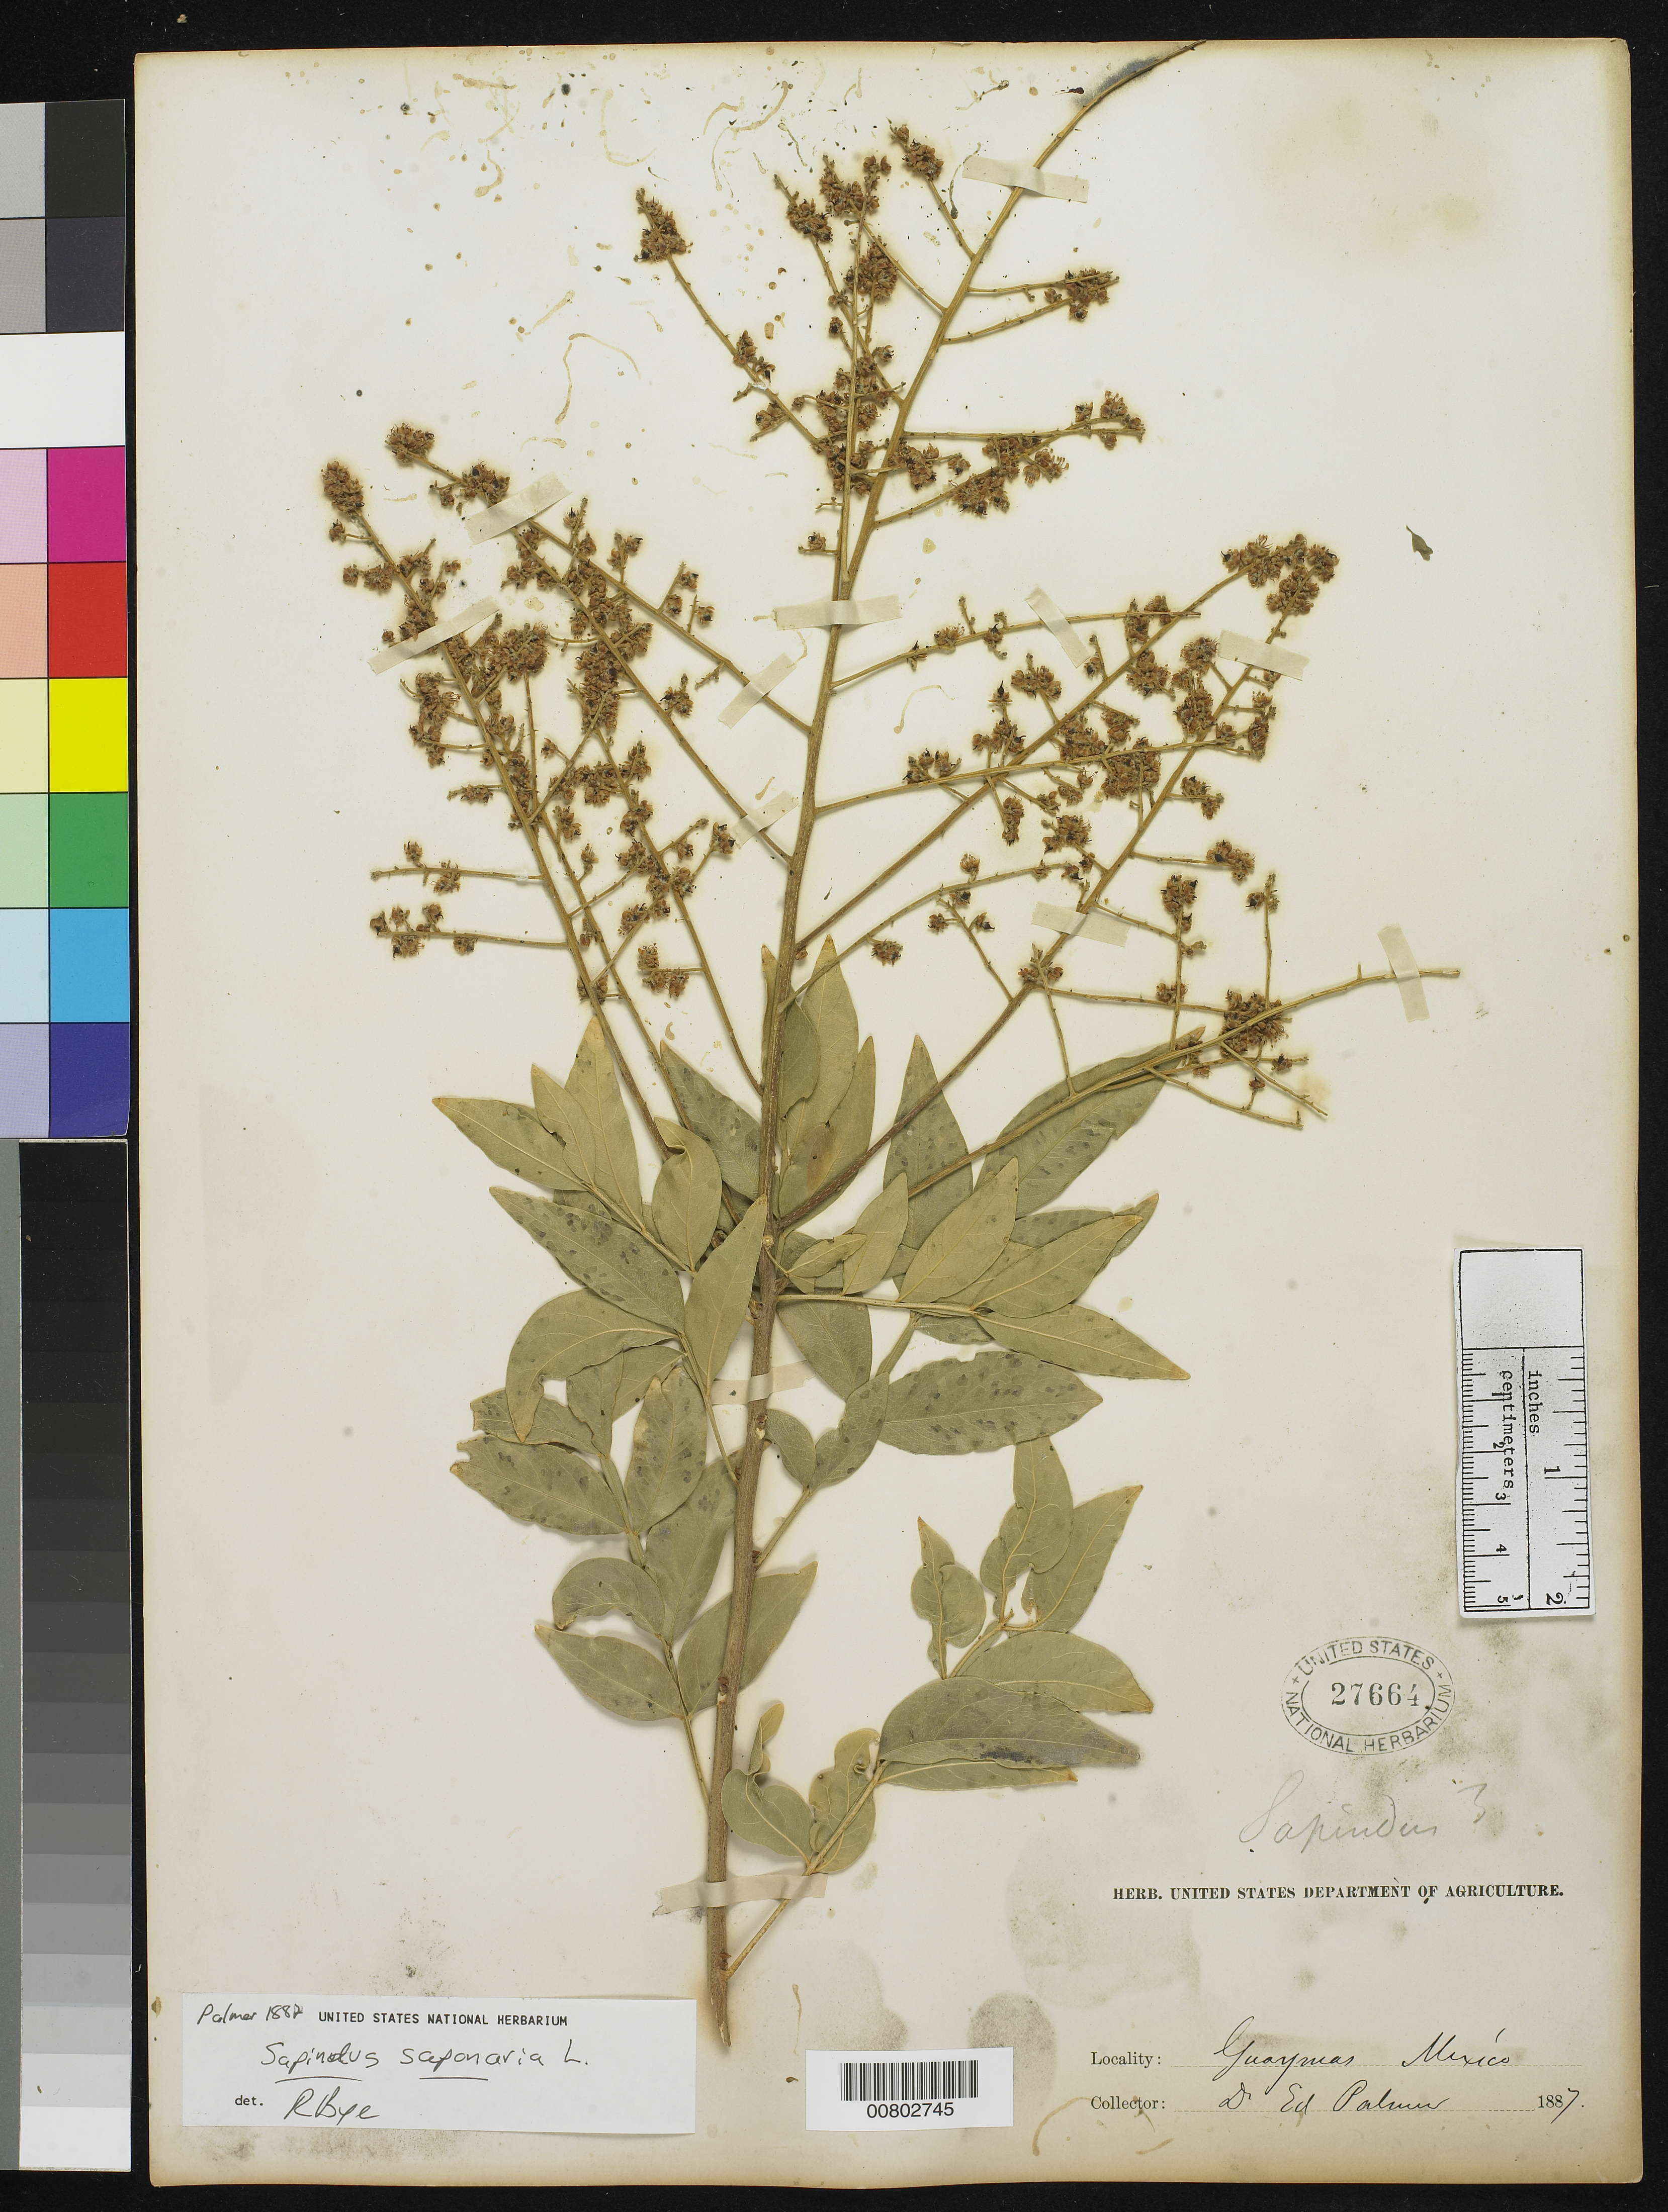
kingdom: Plantae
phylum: Tracheophyta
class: Magnoliopsida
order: Sapindales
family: Sapindaceae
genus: Sapindus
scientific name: Sapindus saponaria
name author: L.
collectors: E. Palmer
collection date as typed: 1887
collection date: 1887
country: Mexico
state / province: Sonora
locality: Guaymas, Sonora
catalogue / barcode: US 27664